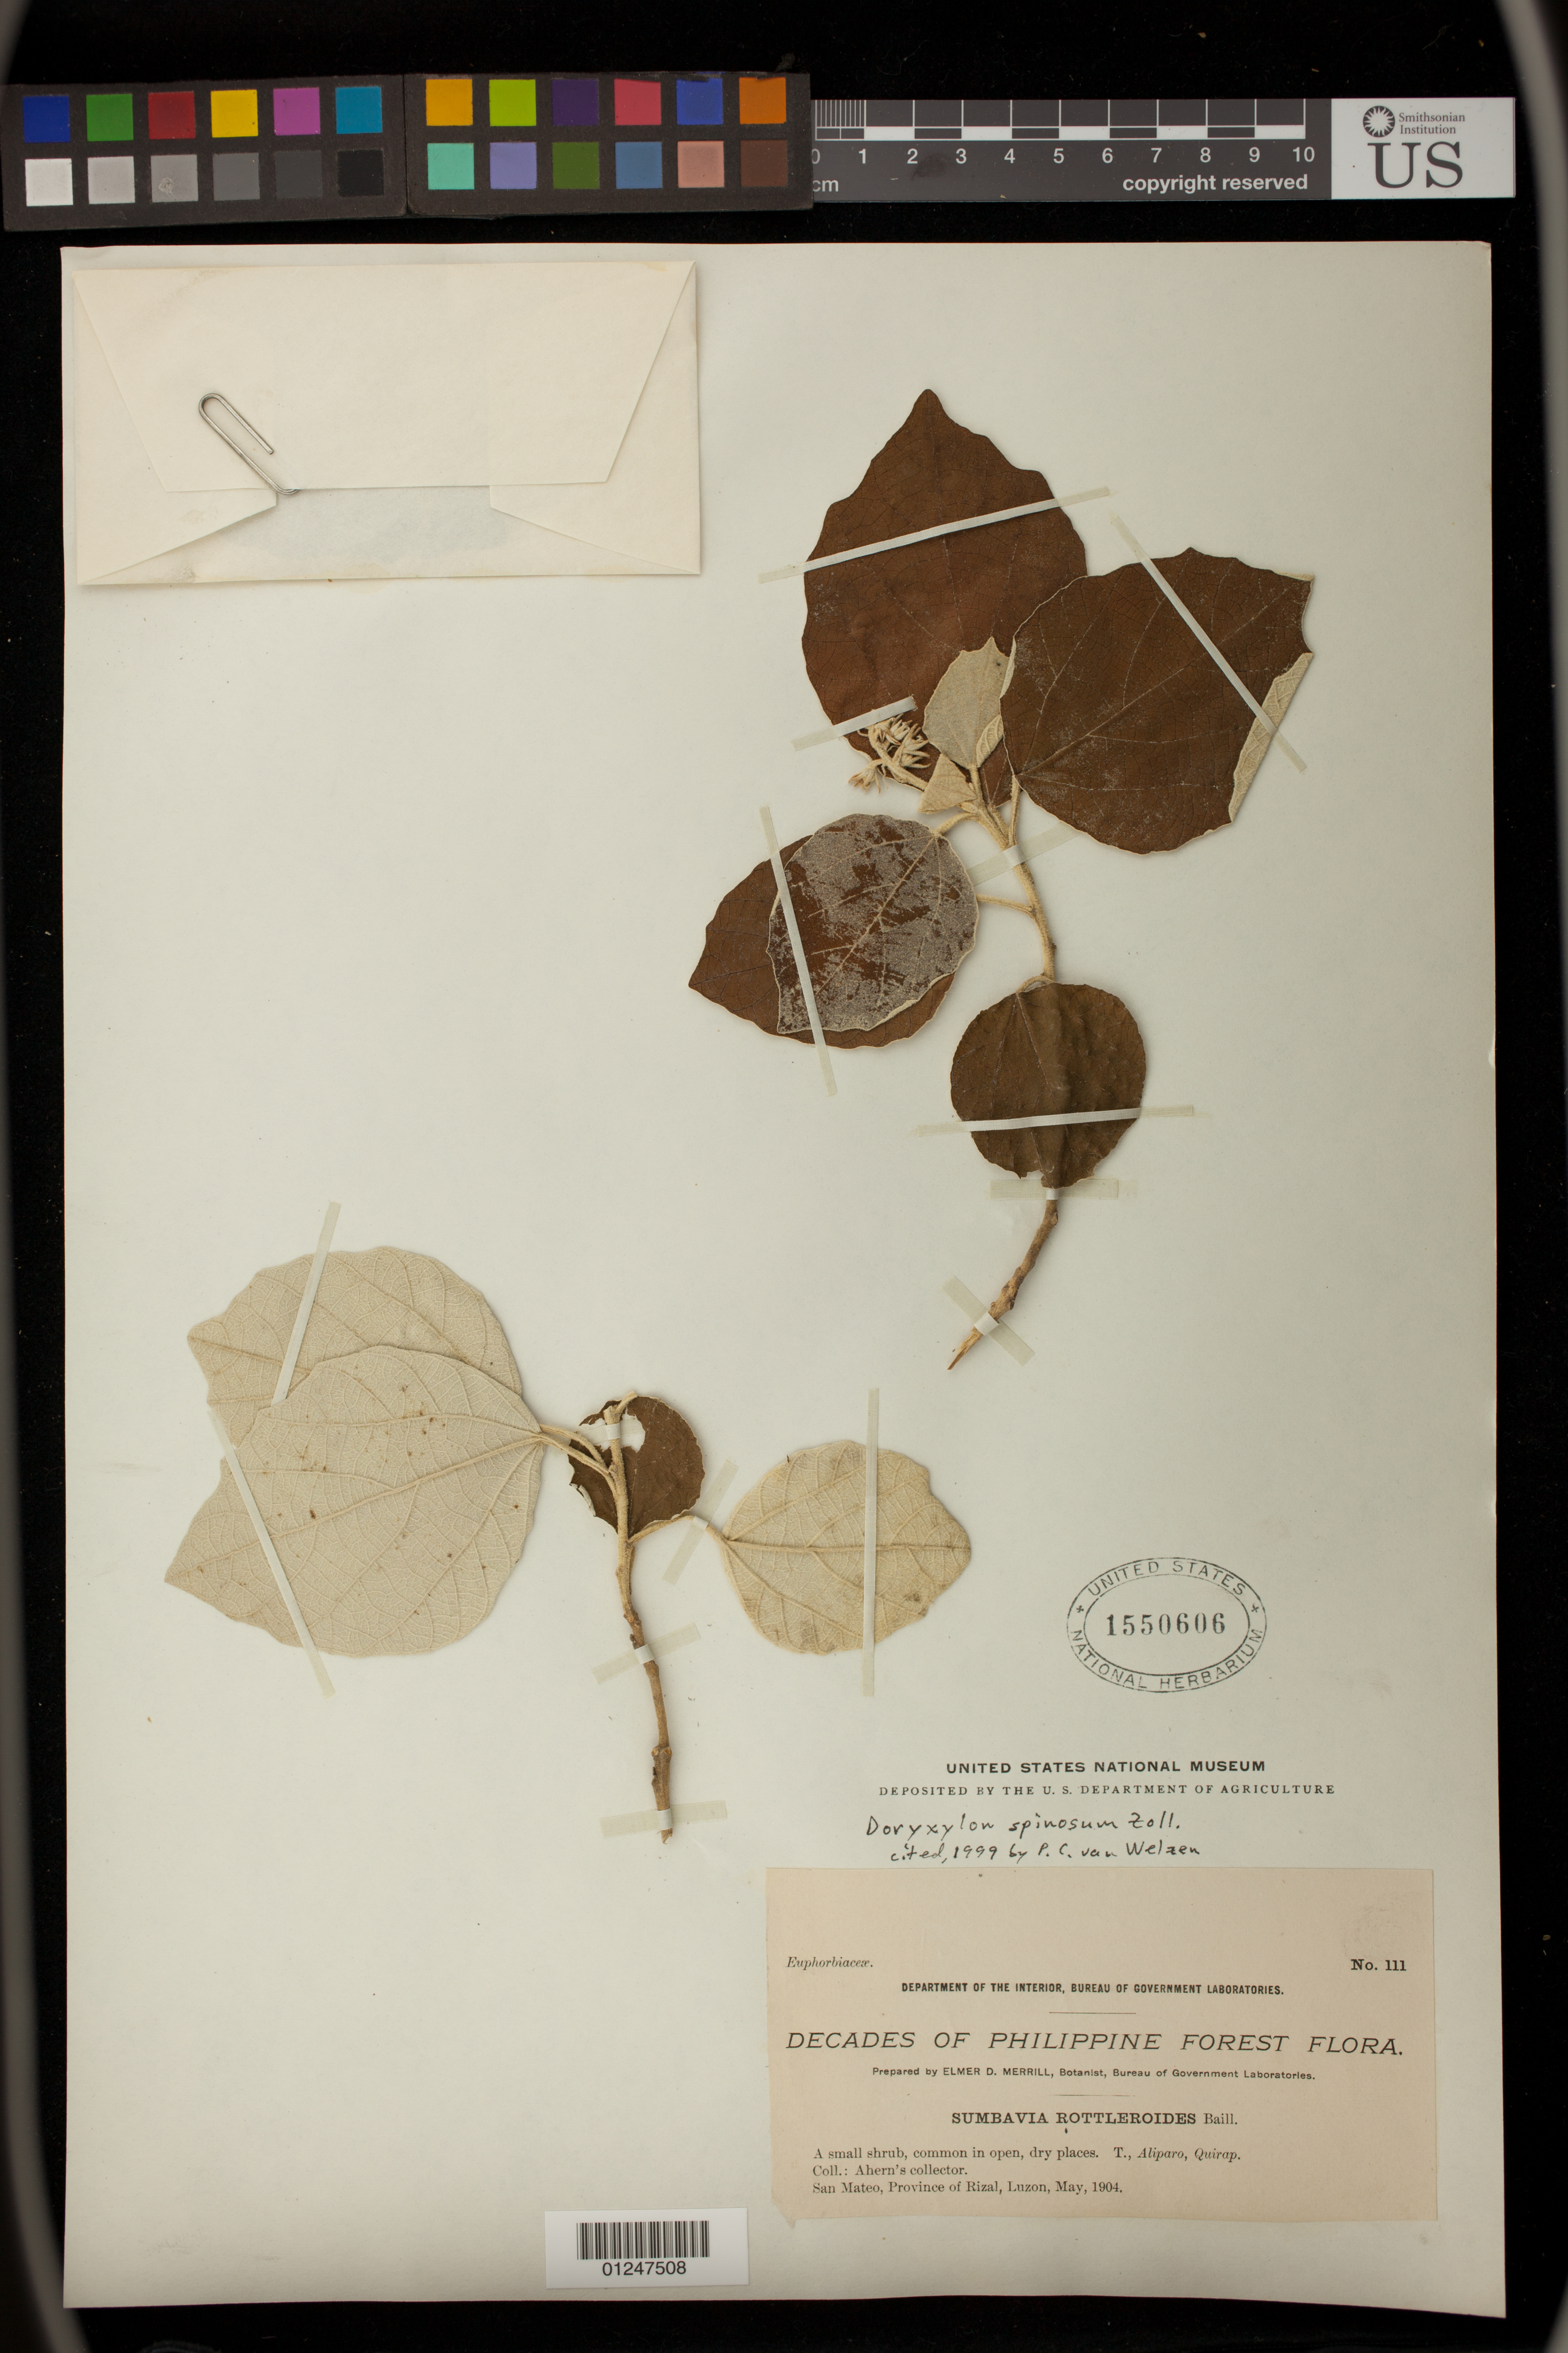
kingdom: Plantae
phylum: Tracheophyta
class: Magnoliopsida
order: Malpighiales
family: Euphorbiaceae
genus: Doryxylon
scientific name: Doryxylon spinosum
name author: Zoll.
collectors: Ahern's collector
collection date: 1904-05-01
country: Philippines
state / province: Calabarzon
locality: San Mateo, Province of Rizal, Luzon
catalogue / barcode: US 1550606